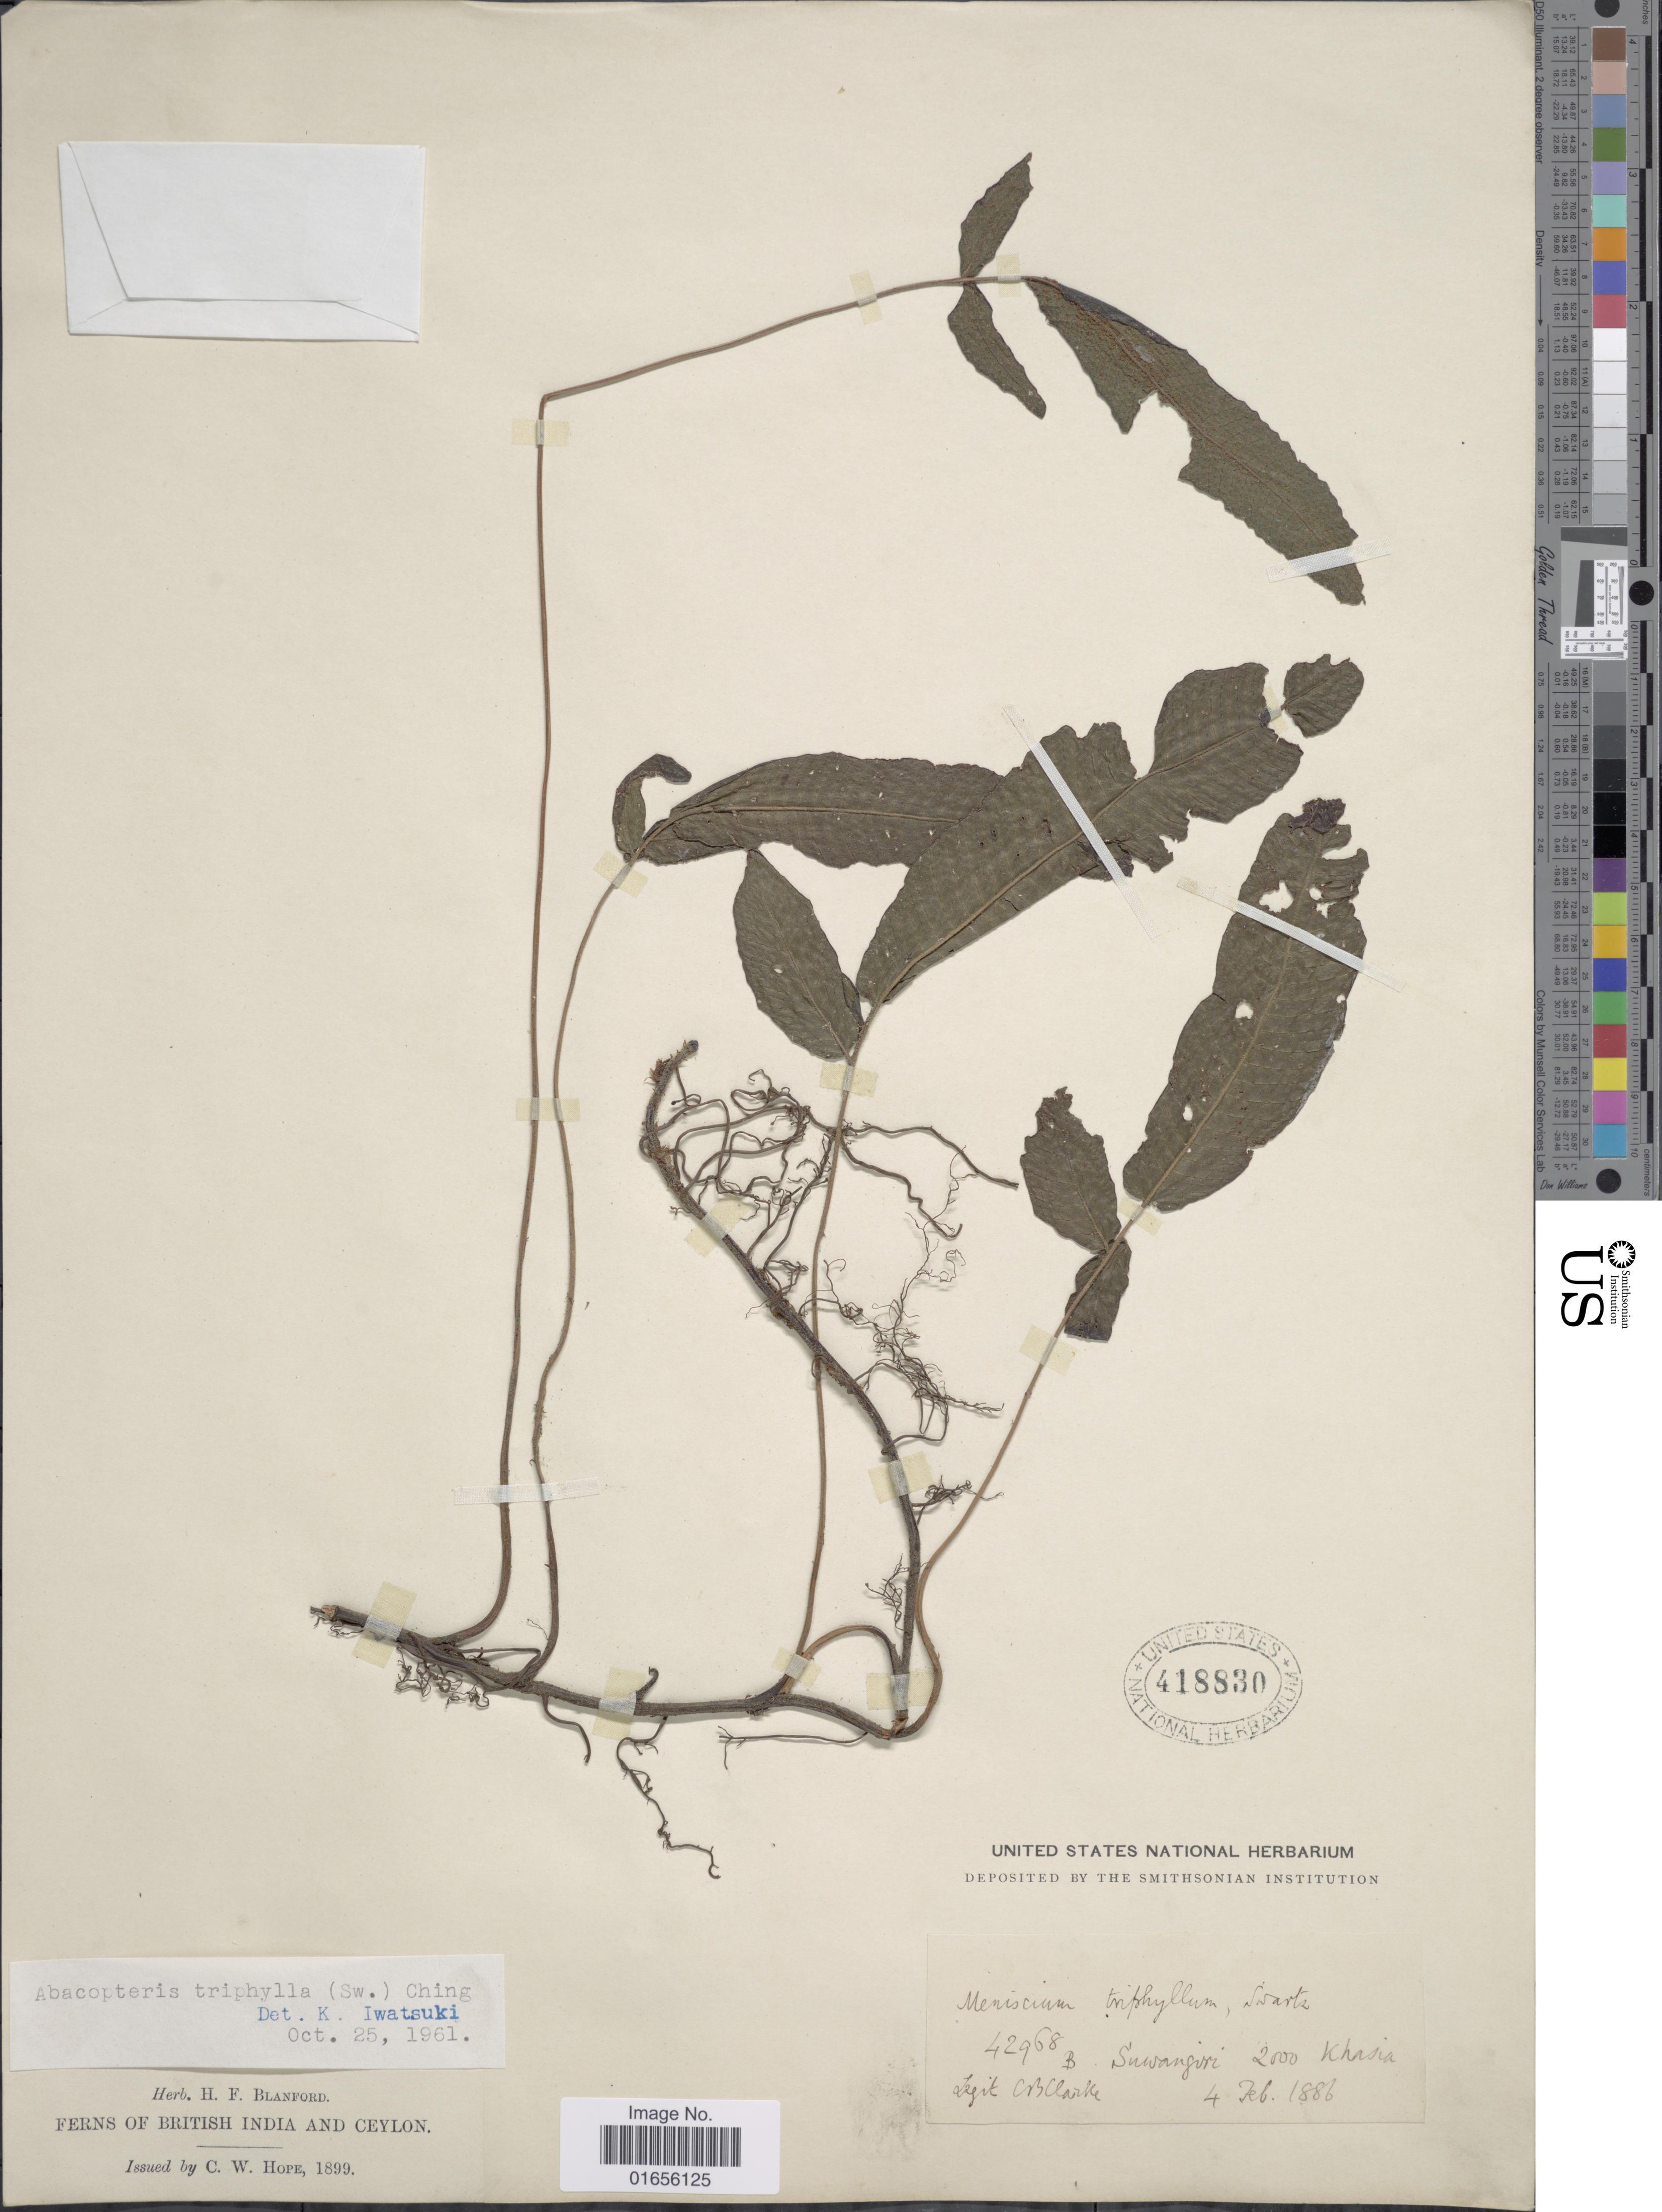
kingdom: Plantae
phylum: Tracheophyta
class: Polypodiopsida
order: Polypodiales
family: Thelypteridaceae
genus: Pronephrium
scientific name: Pronephrium triphyllum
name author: (Sw.) Holttum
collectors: C. B. Clarke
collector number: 42968B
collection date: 1886-02-04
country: India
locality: Suwangiri 2000 Khasia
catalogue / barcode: US 418830